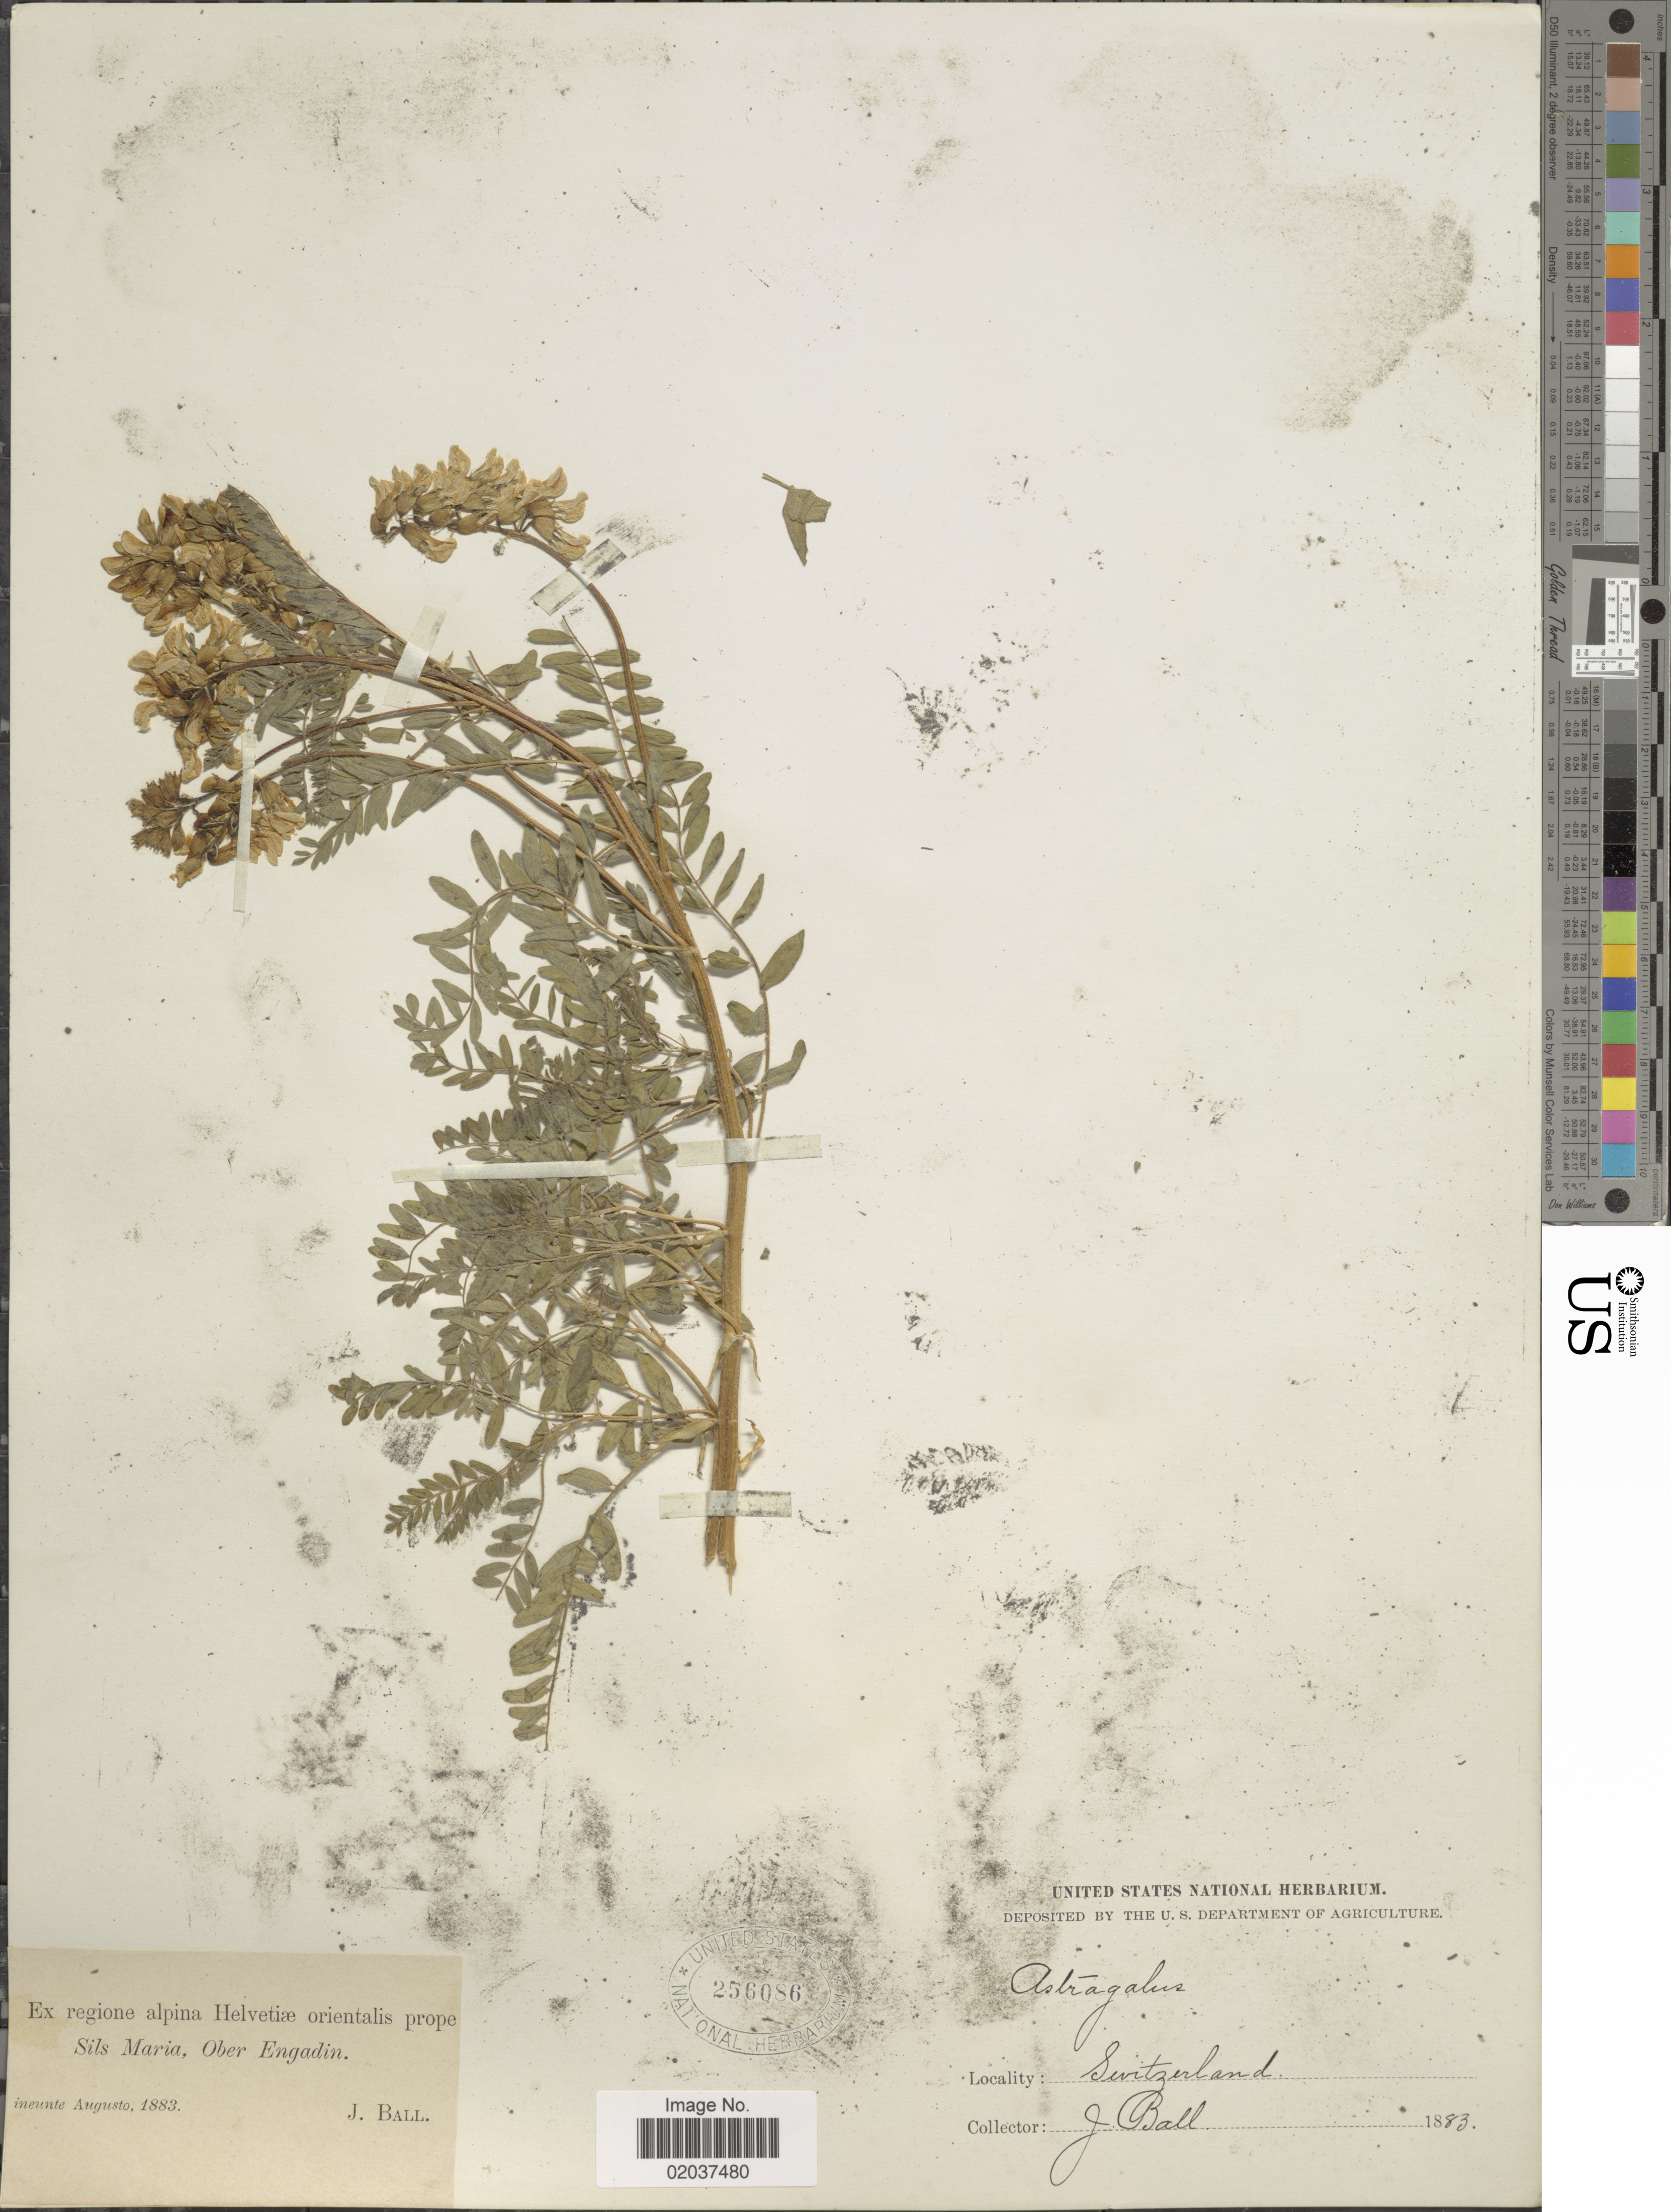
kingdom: Plantae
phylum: Tracheophyta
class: Magnoliopsida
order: Fabales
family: Fabaceae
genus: Astragalus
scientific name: Astragalus sp.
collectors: J. Ball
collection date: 1883-08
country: Switzerland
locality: Ex regione alpina Helvetiae orientalis prope Sils Maria, Ober Engadin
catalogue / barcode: US 256086